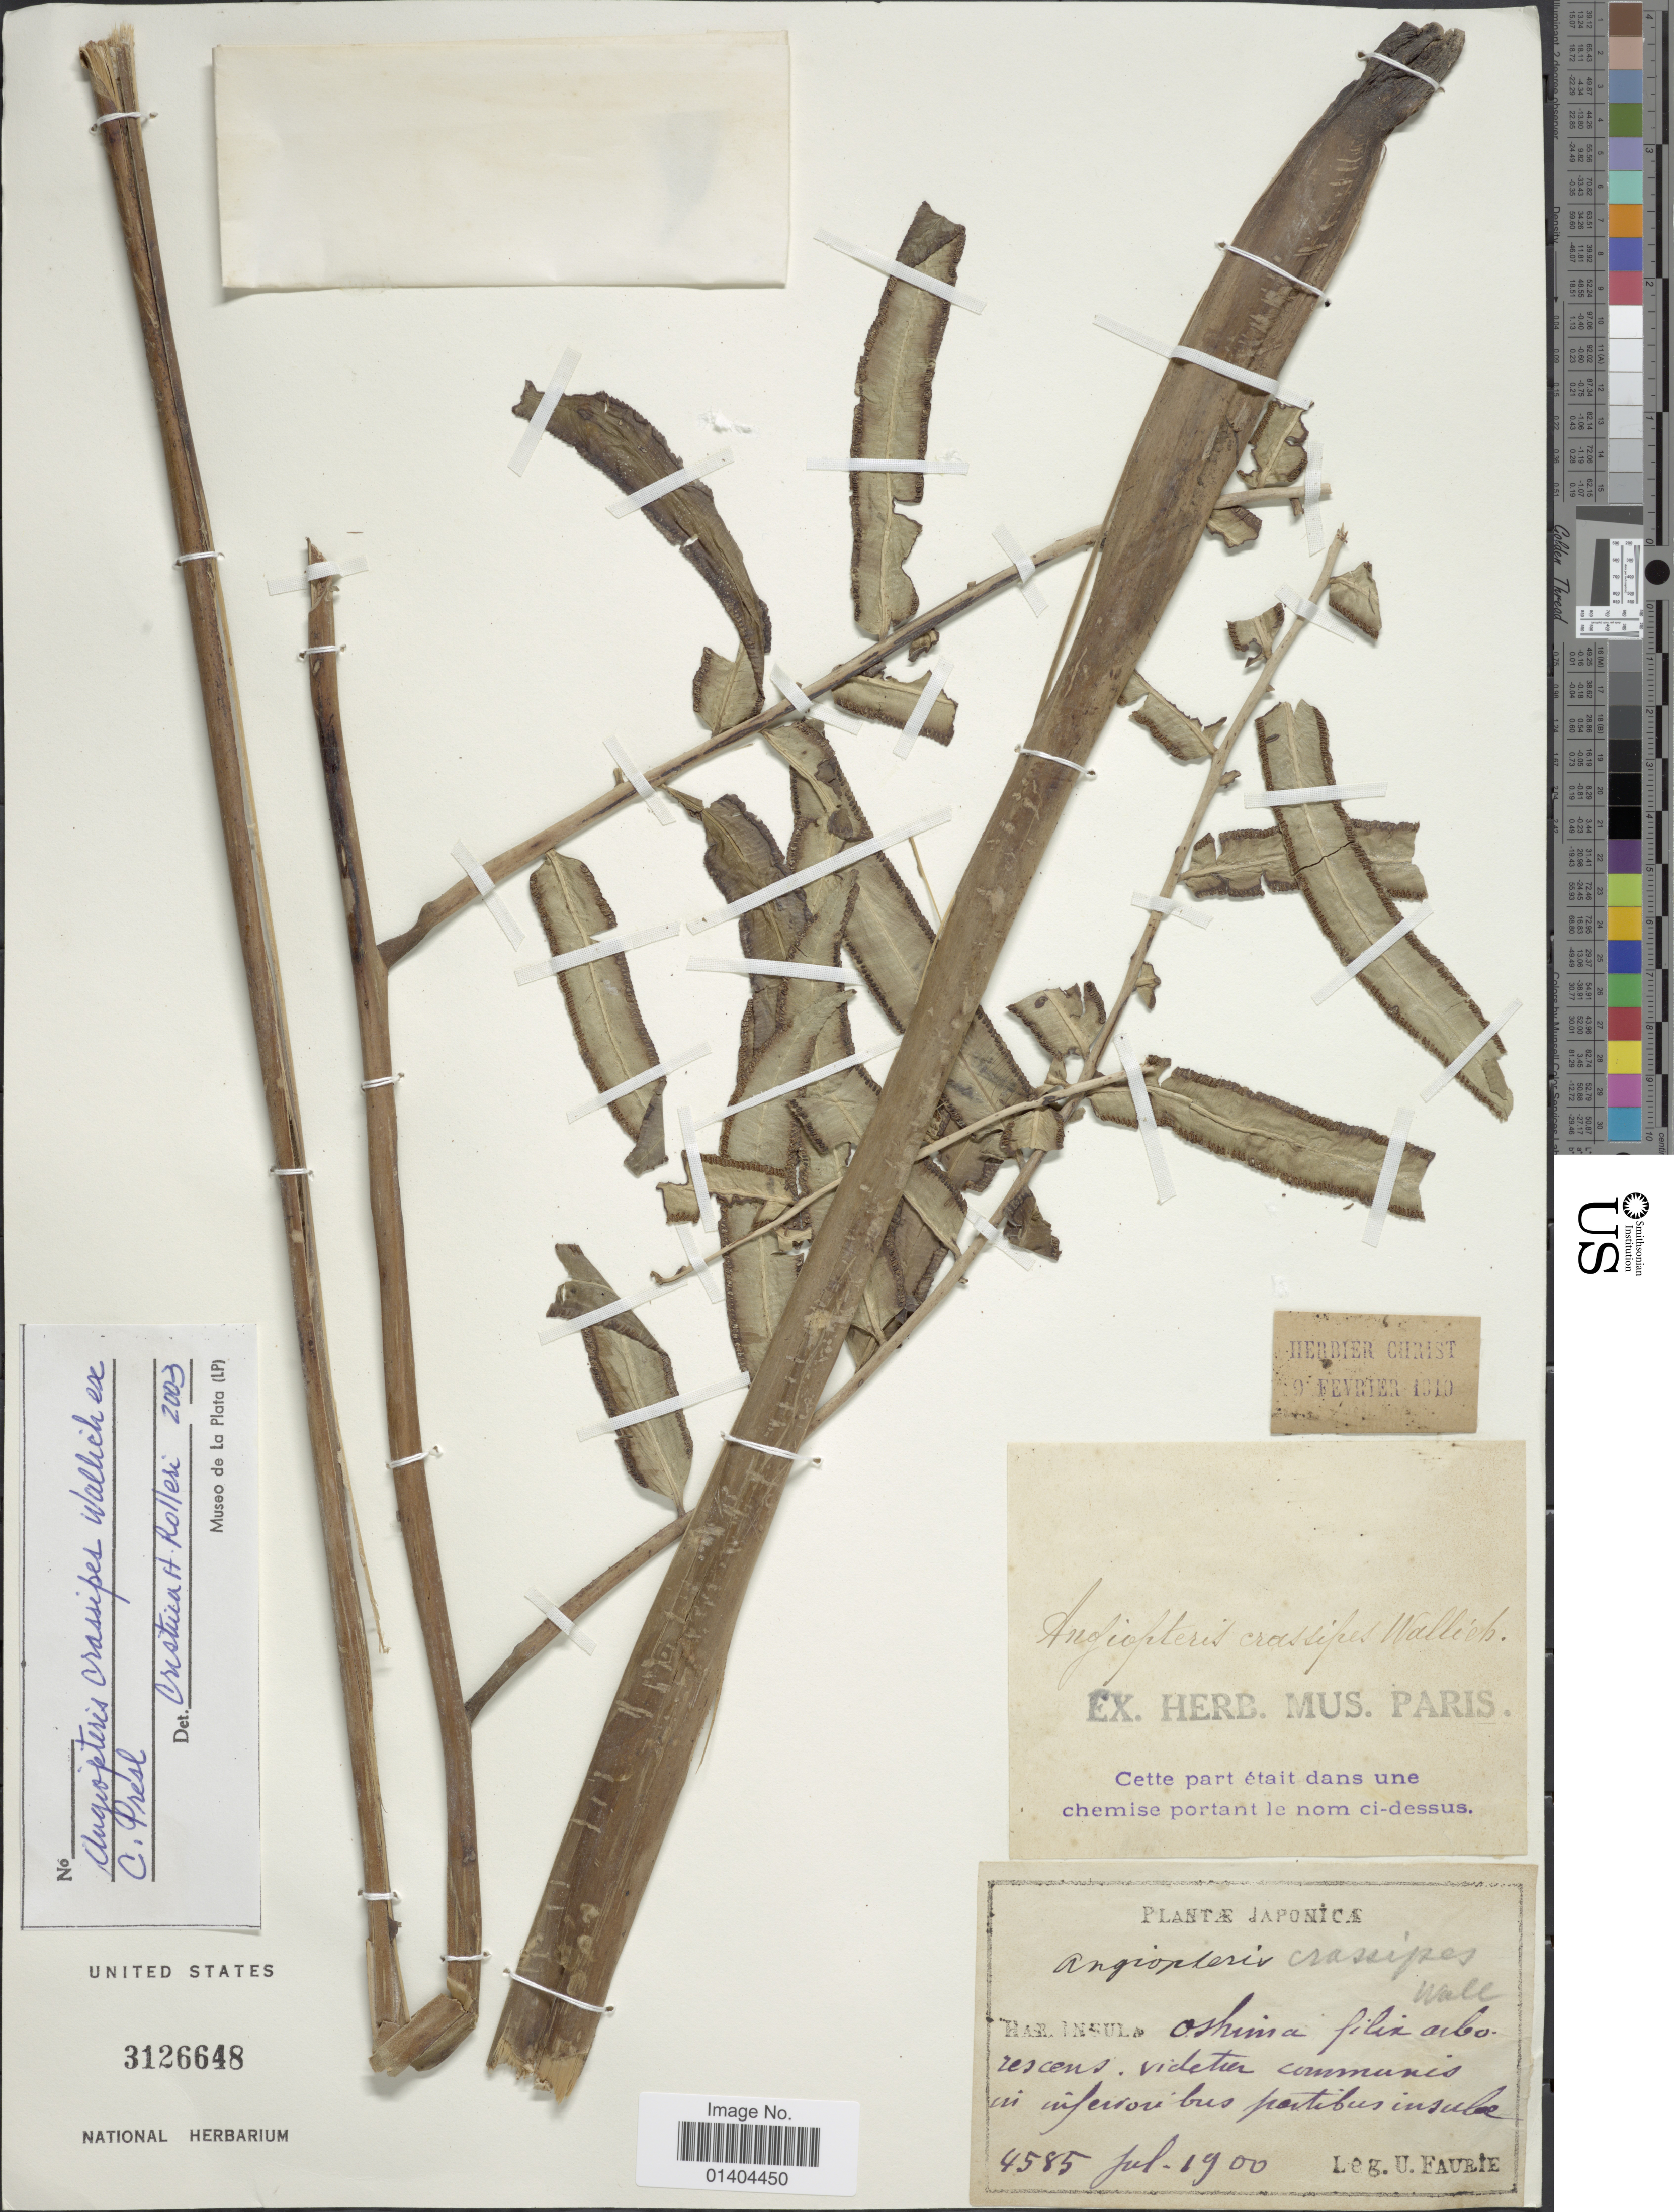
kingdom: Plantae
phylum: Tracheophyta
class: Polypodiopsida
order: Marattiales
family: Marattiaceae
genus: Angiopteris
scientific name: Angiopteris crassipes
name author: Wall. ex C. Presl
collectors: U. Faurie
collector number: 4585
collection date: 1900-07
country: Japan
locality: Oshima filix arborescens videtur communis in inferioribus portibus insula.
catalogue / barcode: US 3126648